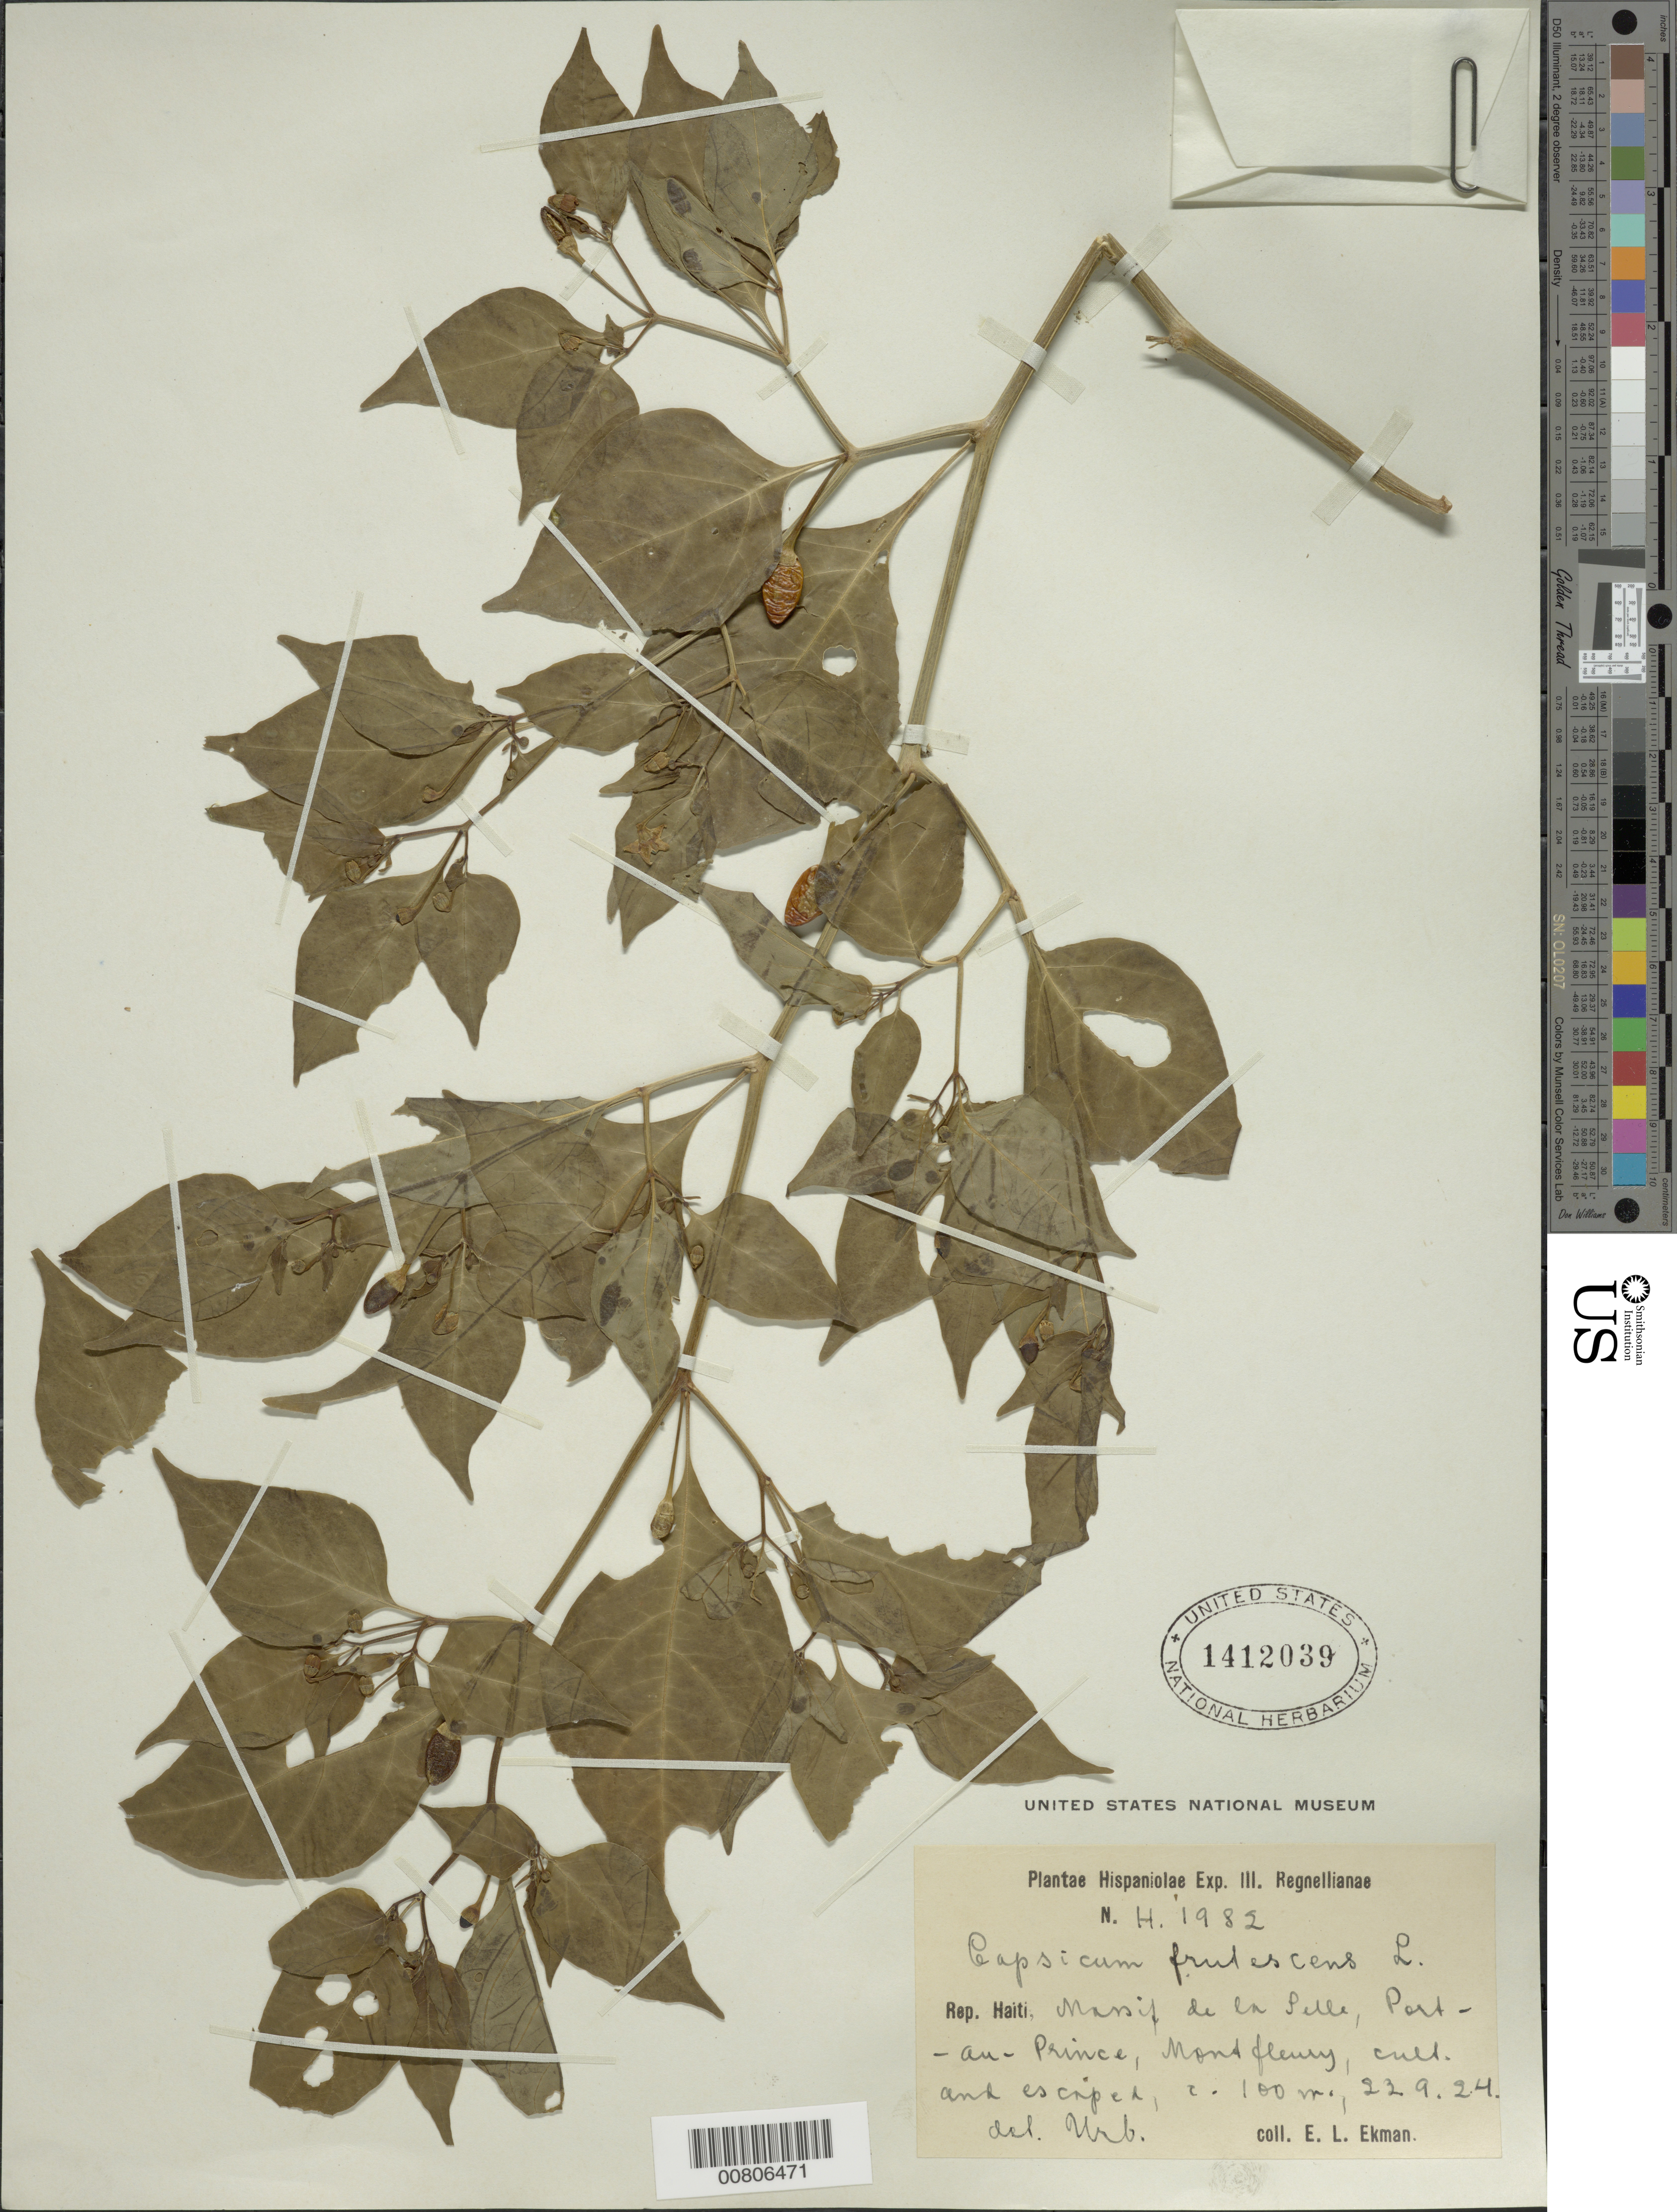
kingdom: Plantae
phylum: Tracheophyta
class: Magnoliopsida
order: Solanales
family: Solanaceae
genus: Capsicum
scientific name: Capsicum frutescens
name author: L.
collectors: E. L. Ekman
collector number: H 1982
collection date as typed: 23 Sep 1924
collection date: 1924-09-23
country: Haiti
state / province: Ouest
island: Hispaniola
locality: Massif de la Selle, Port-au-Prince, Montfleury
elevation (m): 100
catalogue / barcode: US 1412039